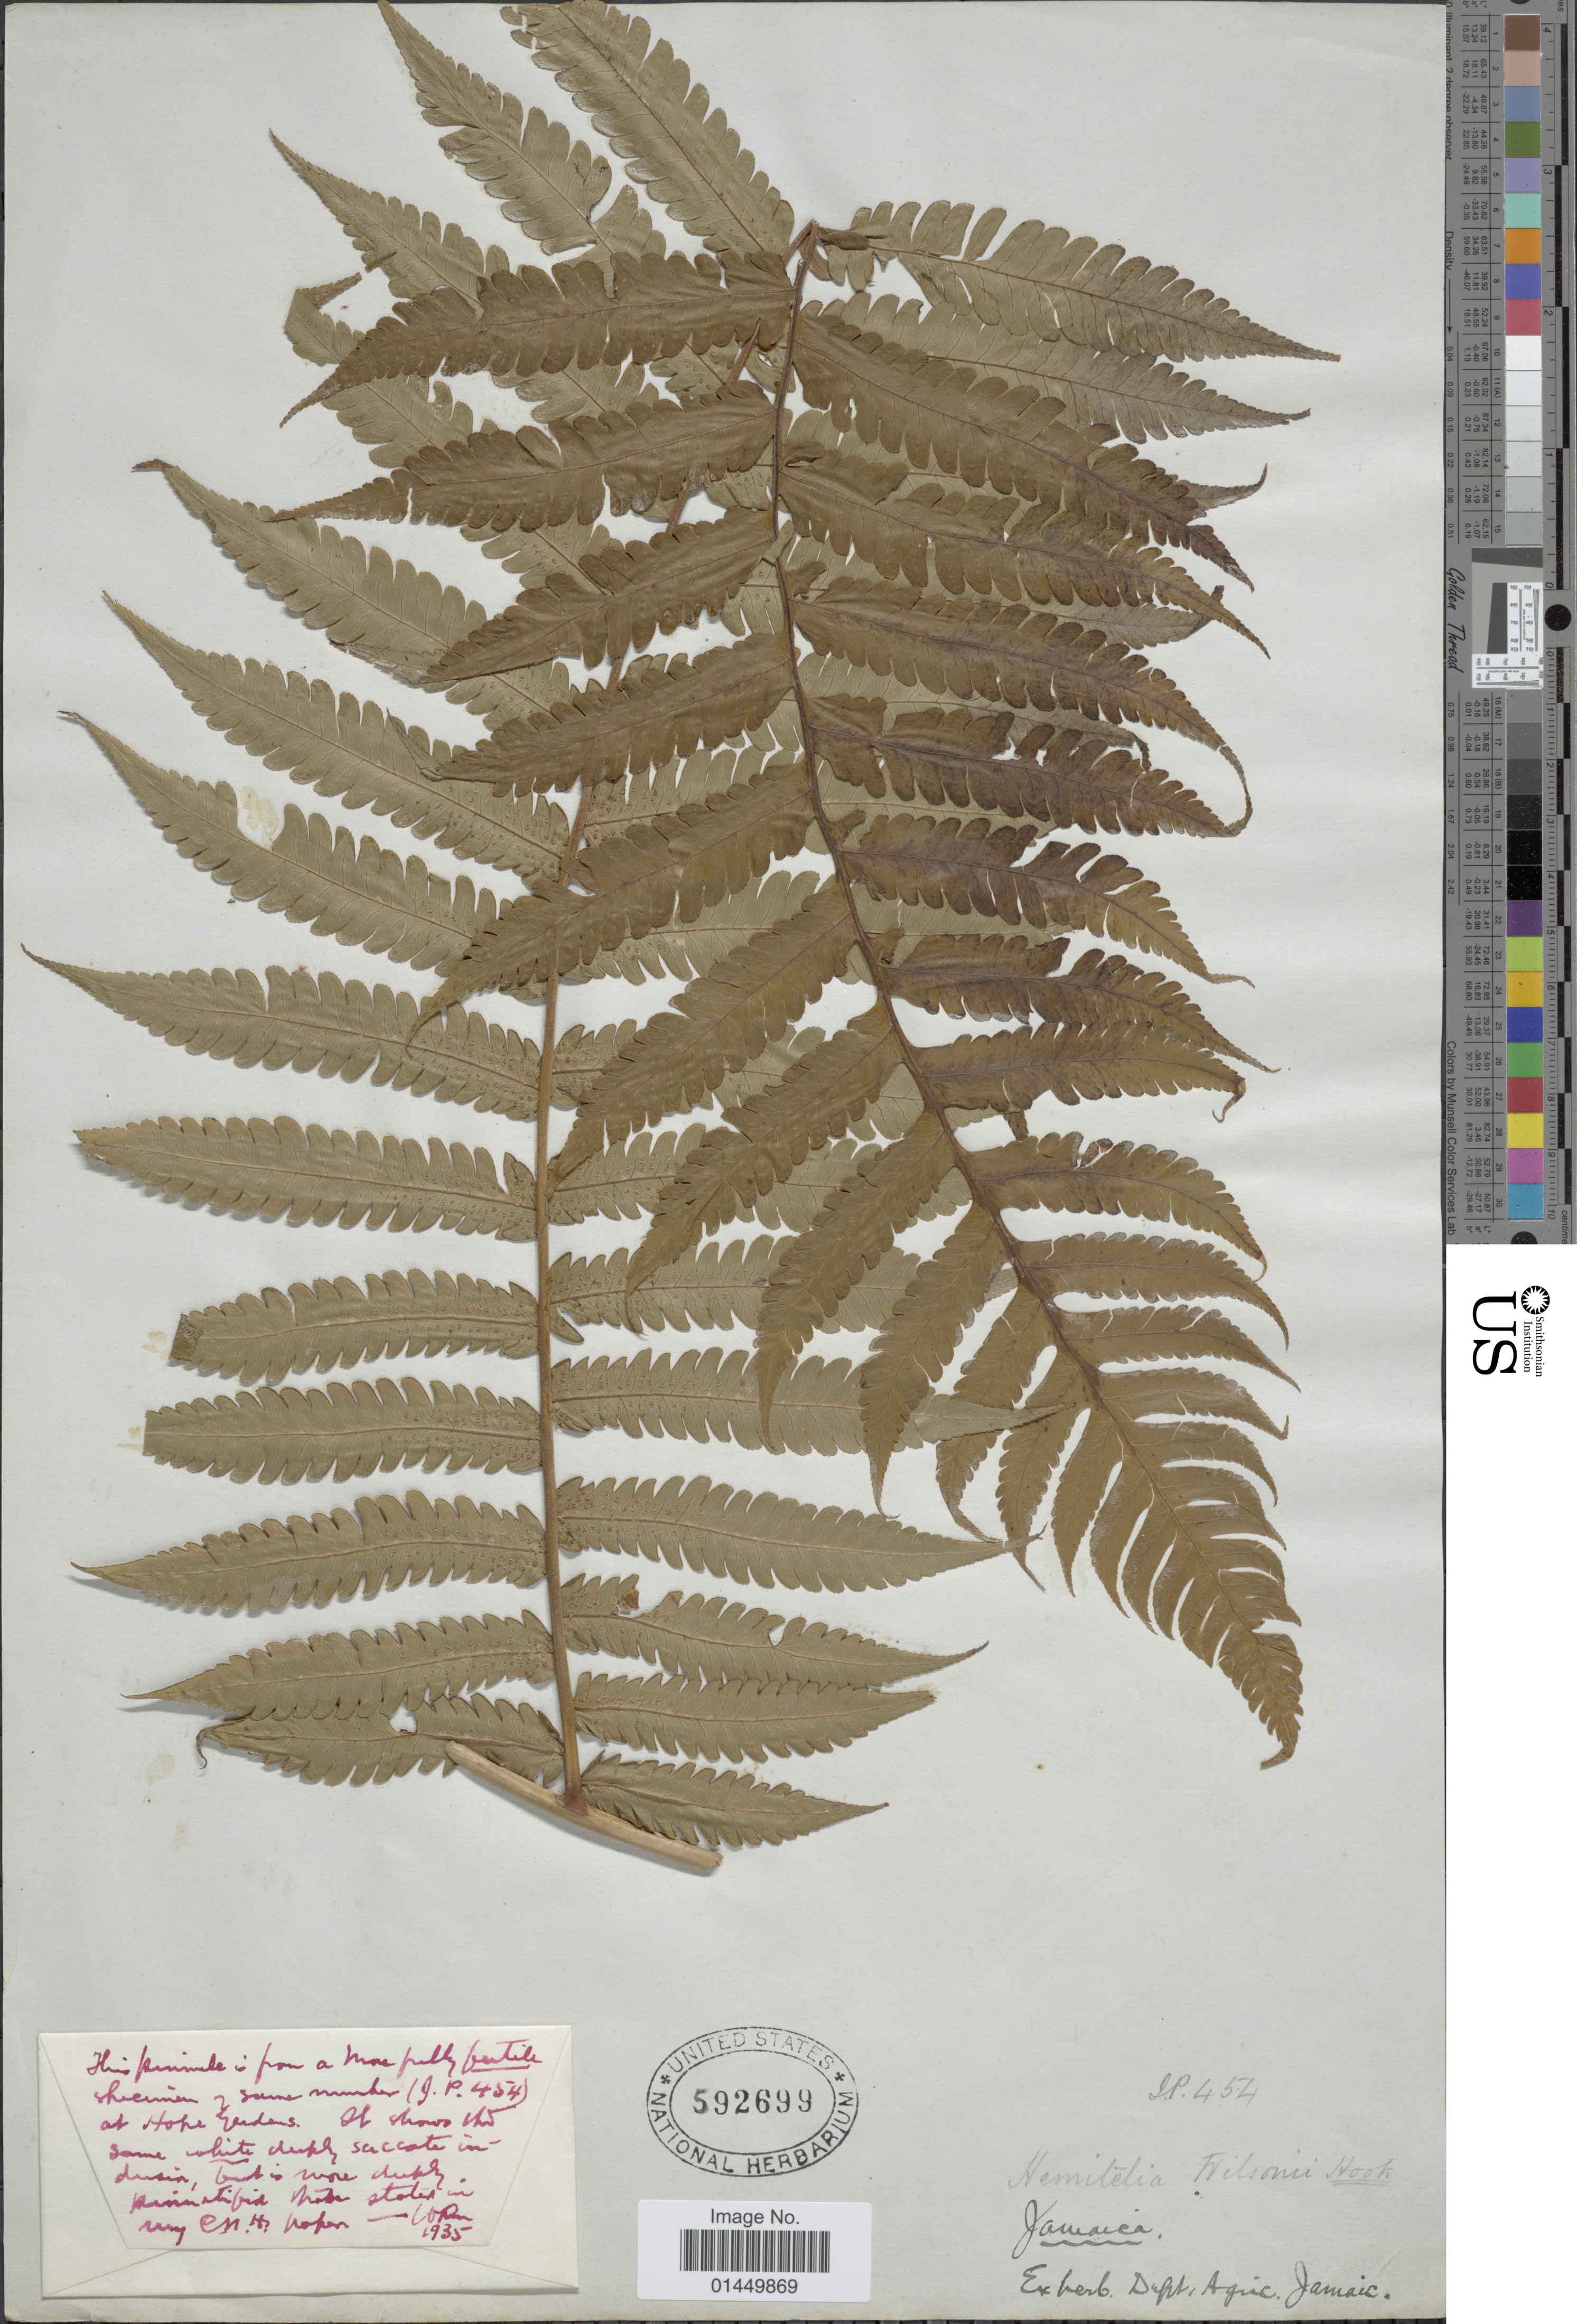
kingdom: Plantae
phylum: Tracheophyta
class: Polypodiopsida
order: Cyatheales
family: Cyatheaceae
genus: Cyathea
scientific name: Cyathea arborea x C. horrida (L.) Sm.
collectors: J.P.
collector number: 454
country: Jamaica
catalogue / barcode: US 592699